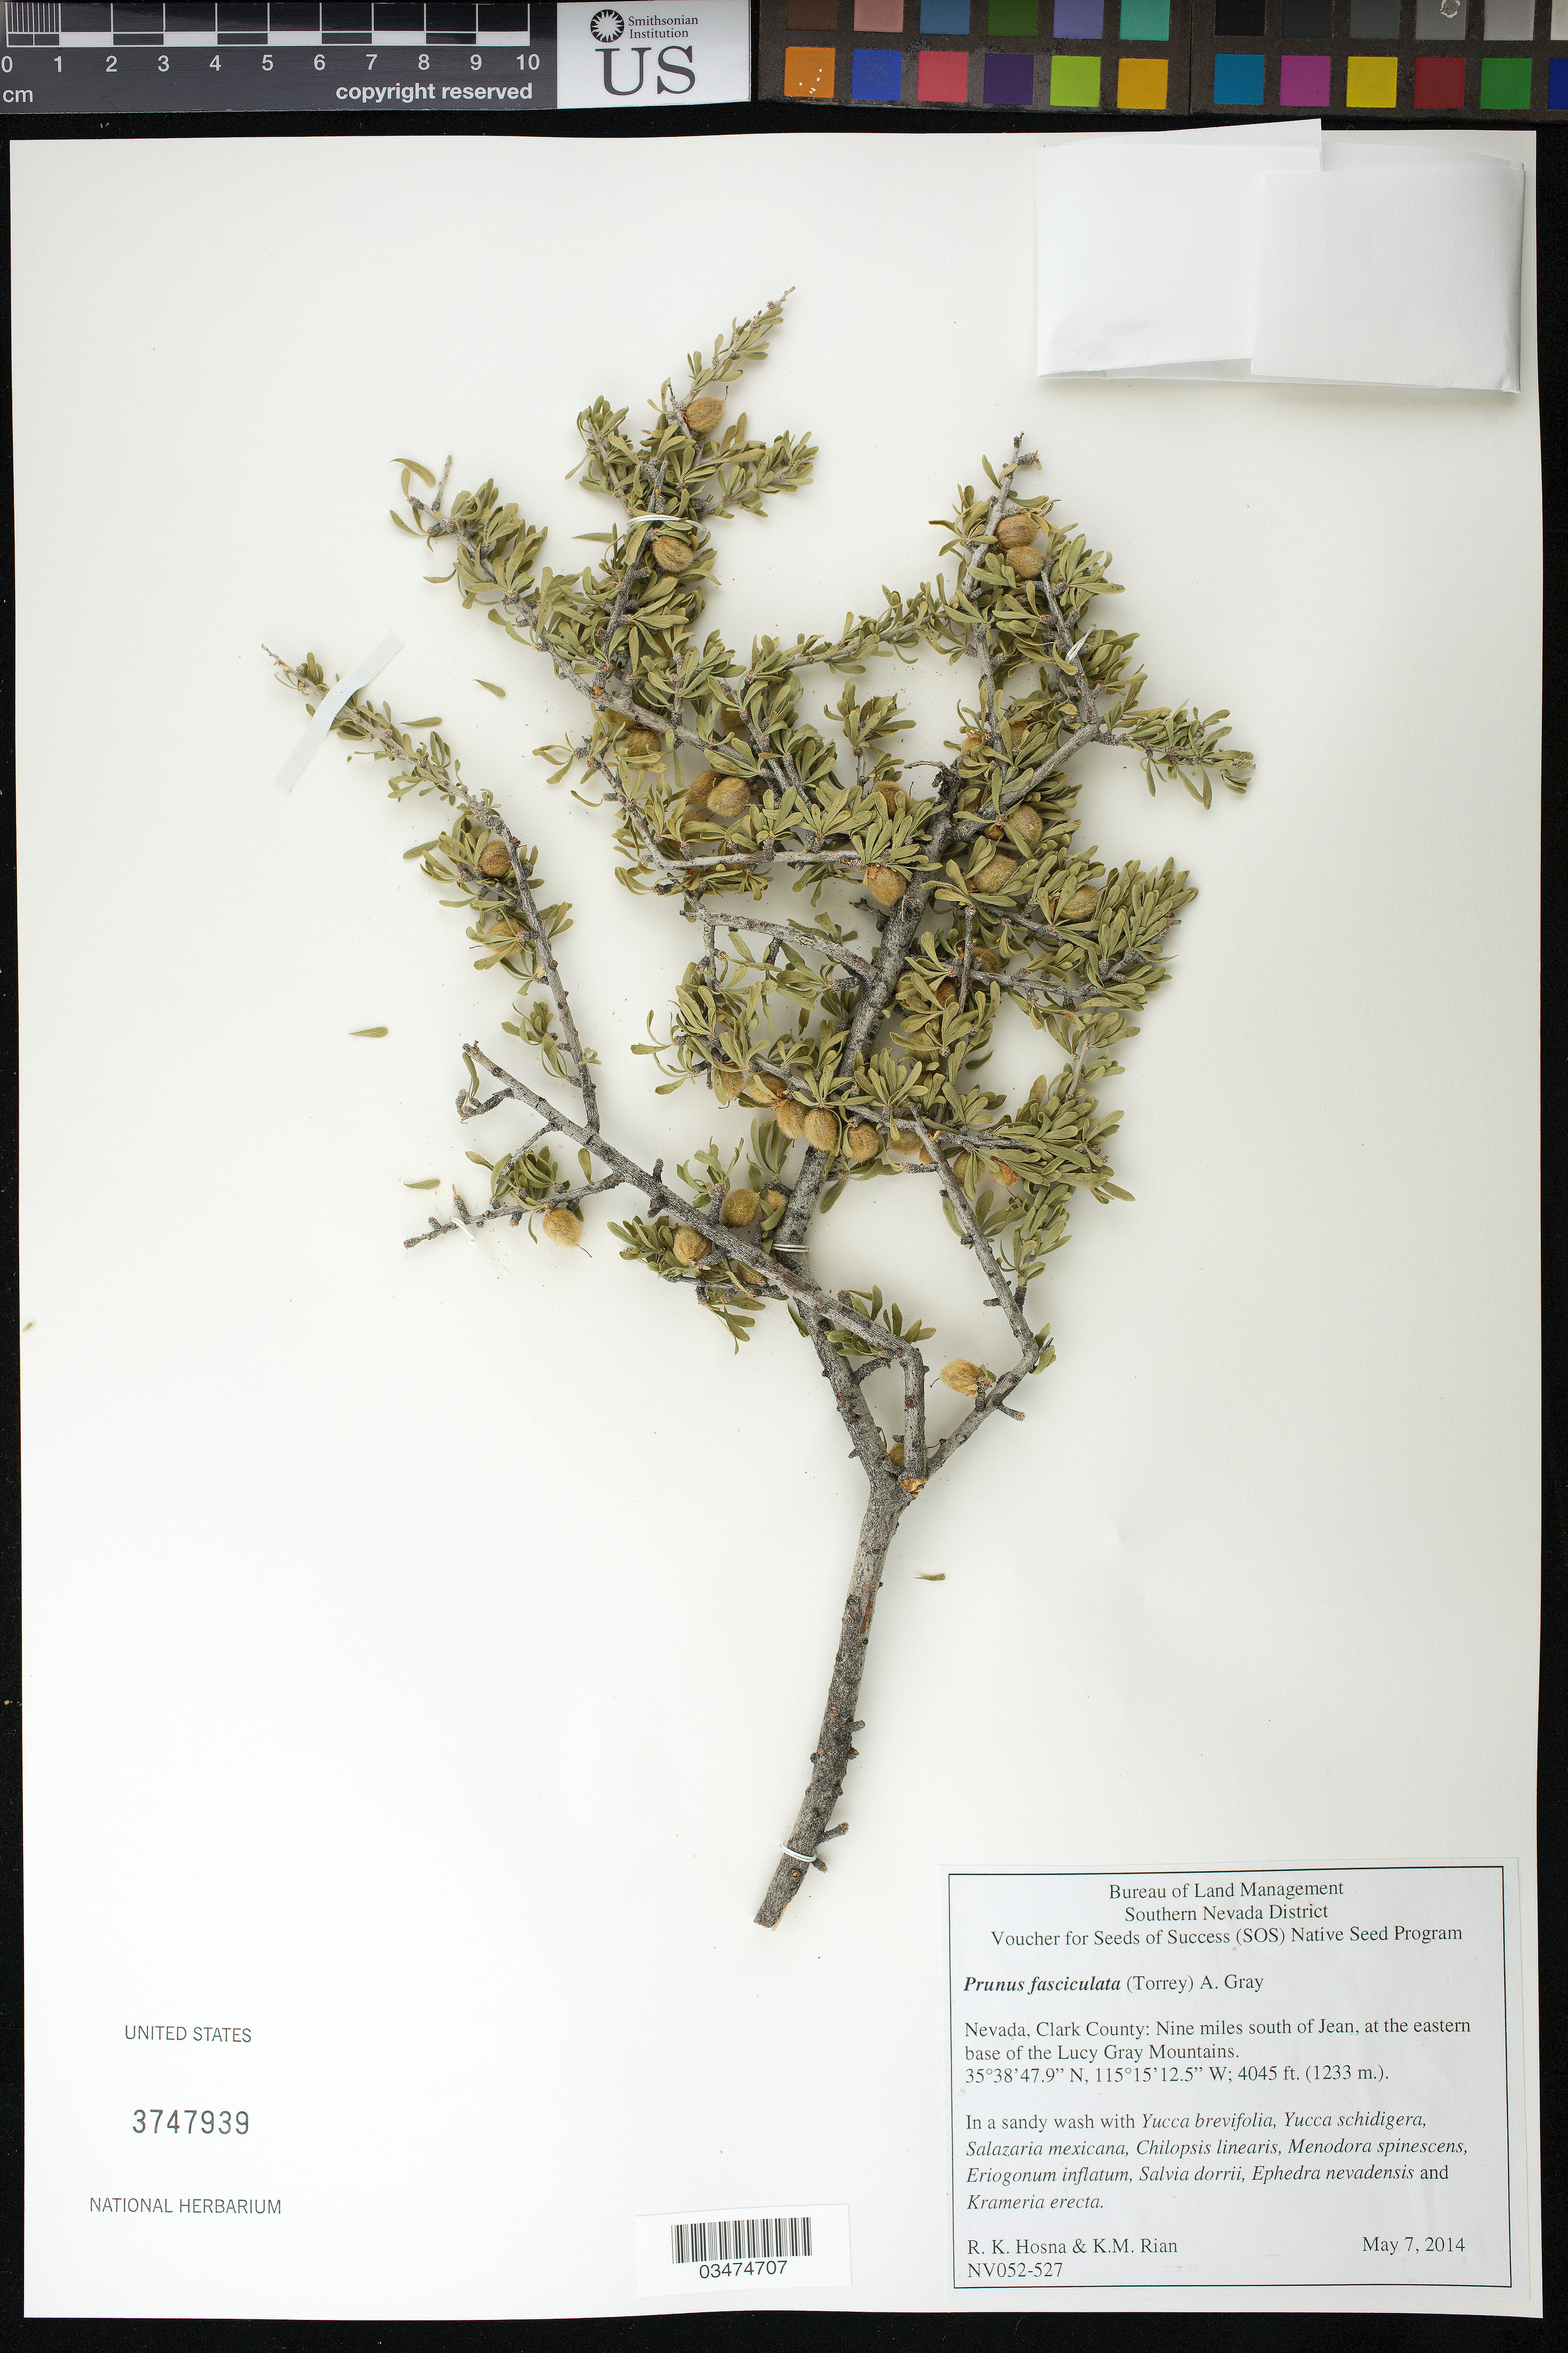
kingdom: Plantae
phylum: Tracheophyta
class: Magnoliopsida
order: Rosales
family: Rosaceae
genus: Prunus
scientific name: Prunus fasciculata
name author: (Torr.) A. Gray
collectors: R. Hosna & K. Rian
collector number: NV052-527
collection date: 2014-05-07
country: United States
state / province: Nevada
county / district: Clark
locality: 9 mi. S of Jean, at the eastern base of the Lucy Gray Mts.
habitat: Sandy wash.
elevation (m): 1233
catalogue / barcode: US 3747939